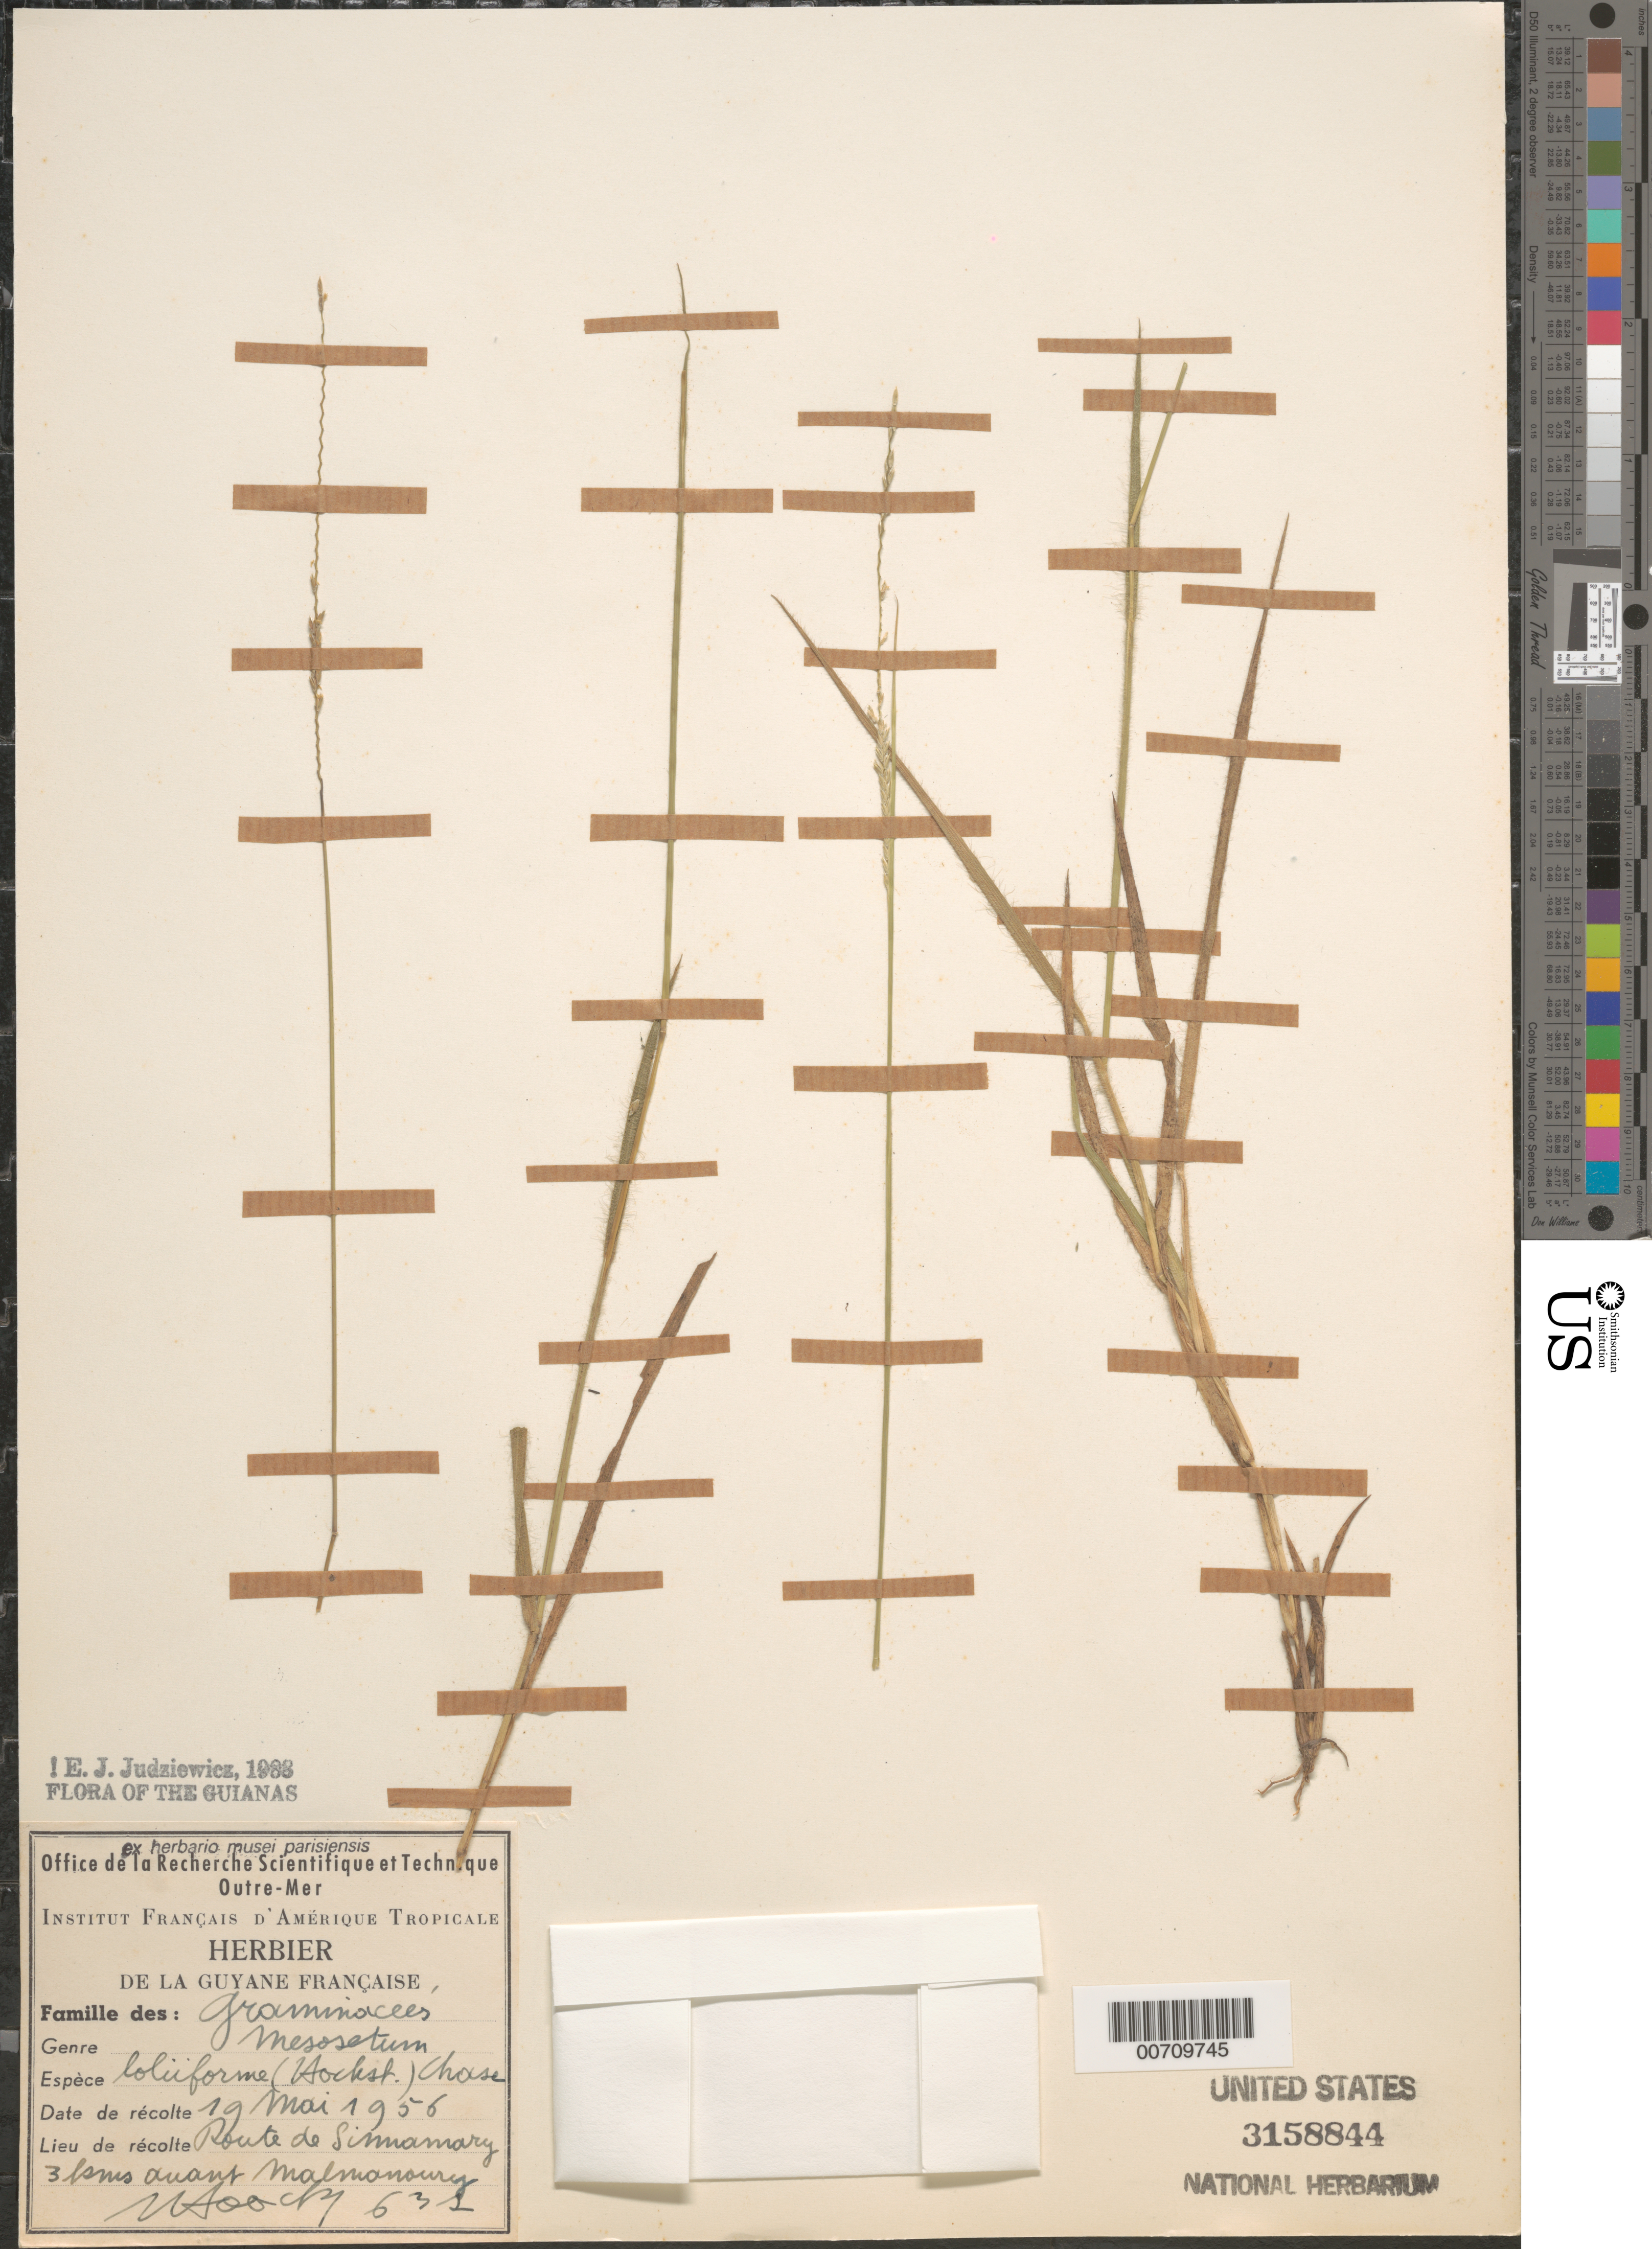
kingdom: Plantae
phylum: Tracheophyta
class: Liliopsida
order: Poales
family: Poaceae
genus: Mesosetum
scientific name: Mesosetum loliiforme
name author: (Hochst. ex Steud.) Chase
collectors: J. Hoock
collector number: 631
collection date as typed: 19-May-56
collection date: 1956-05-19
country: French Guiana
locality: Route de Sinnamary, Malmanoury, 3 km avant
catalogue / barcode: US 3158844